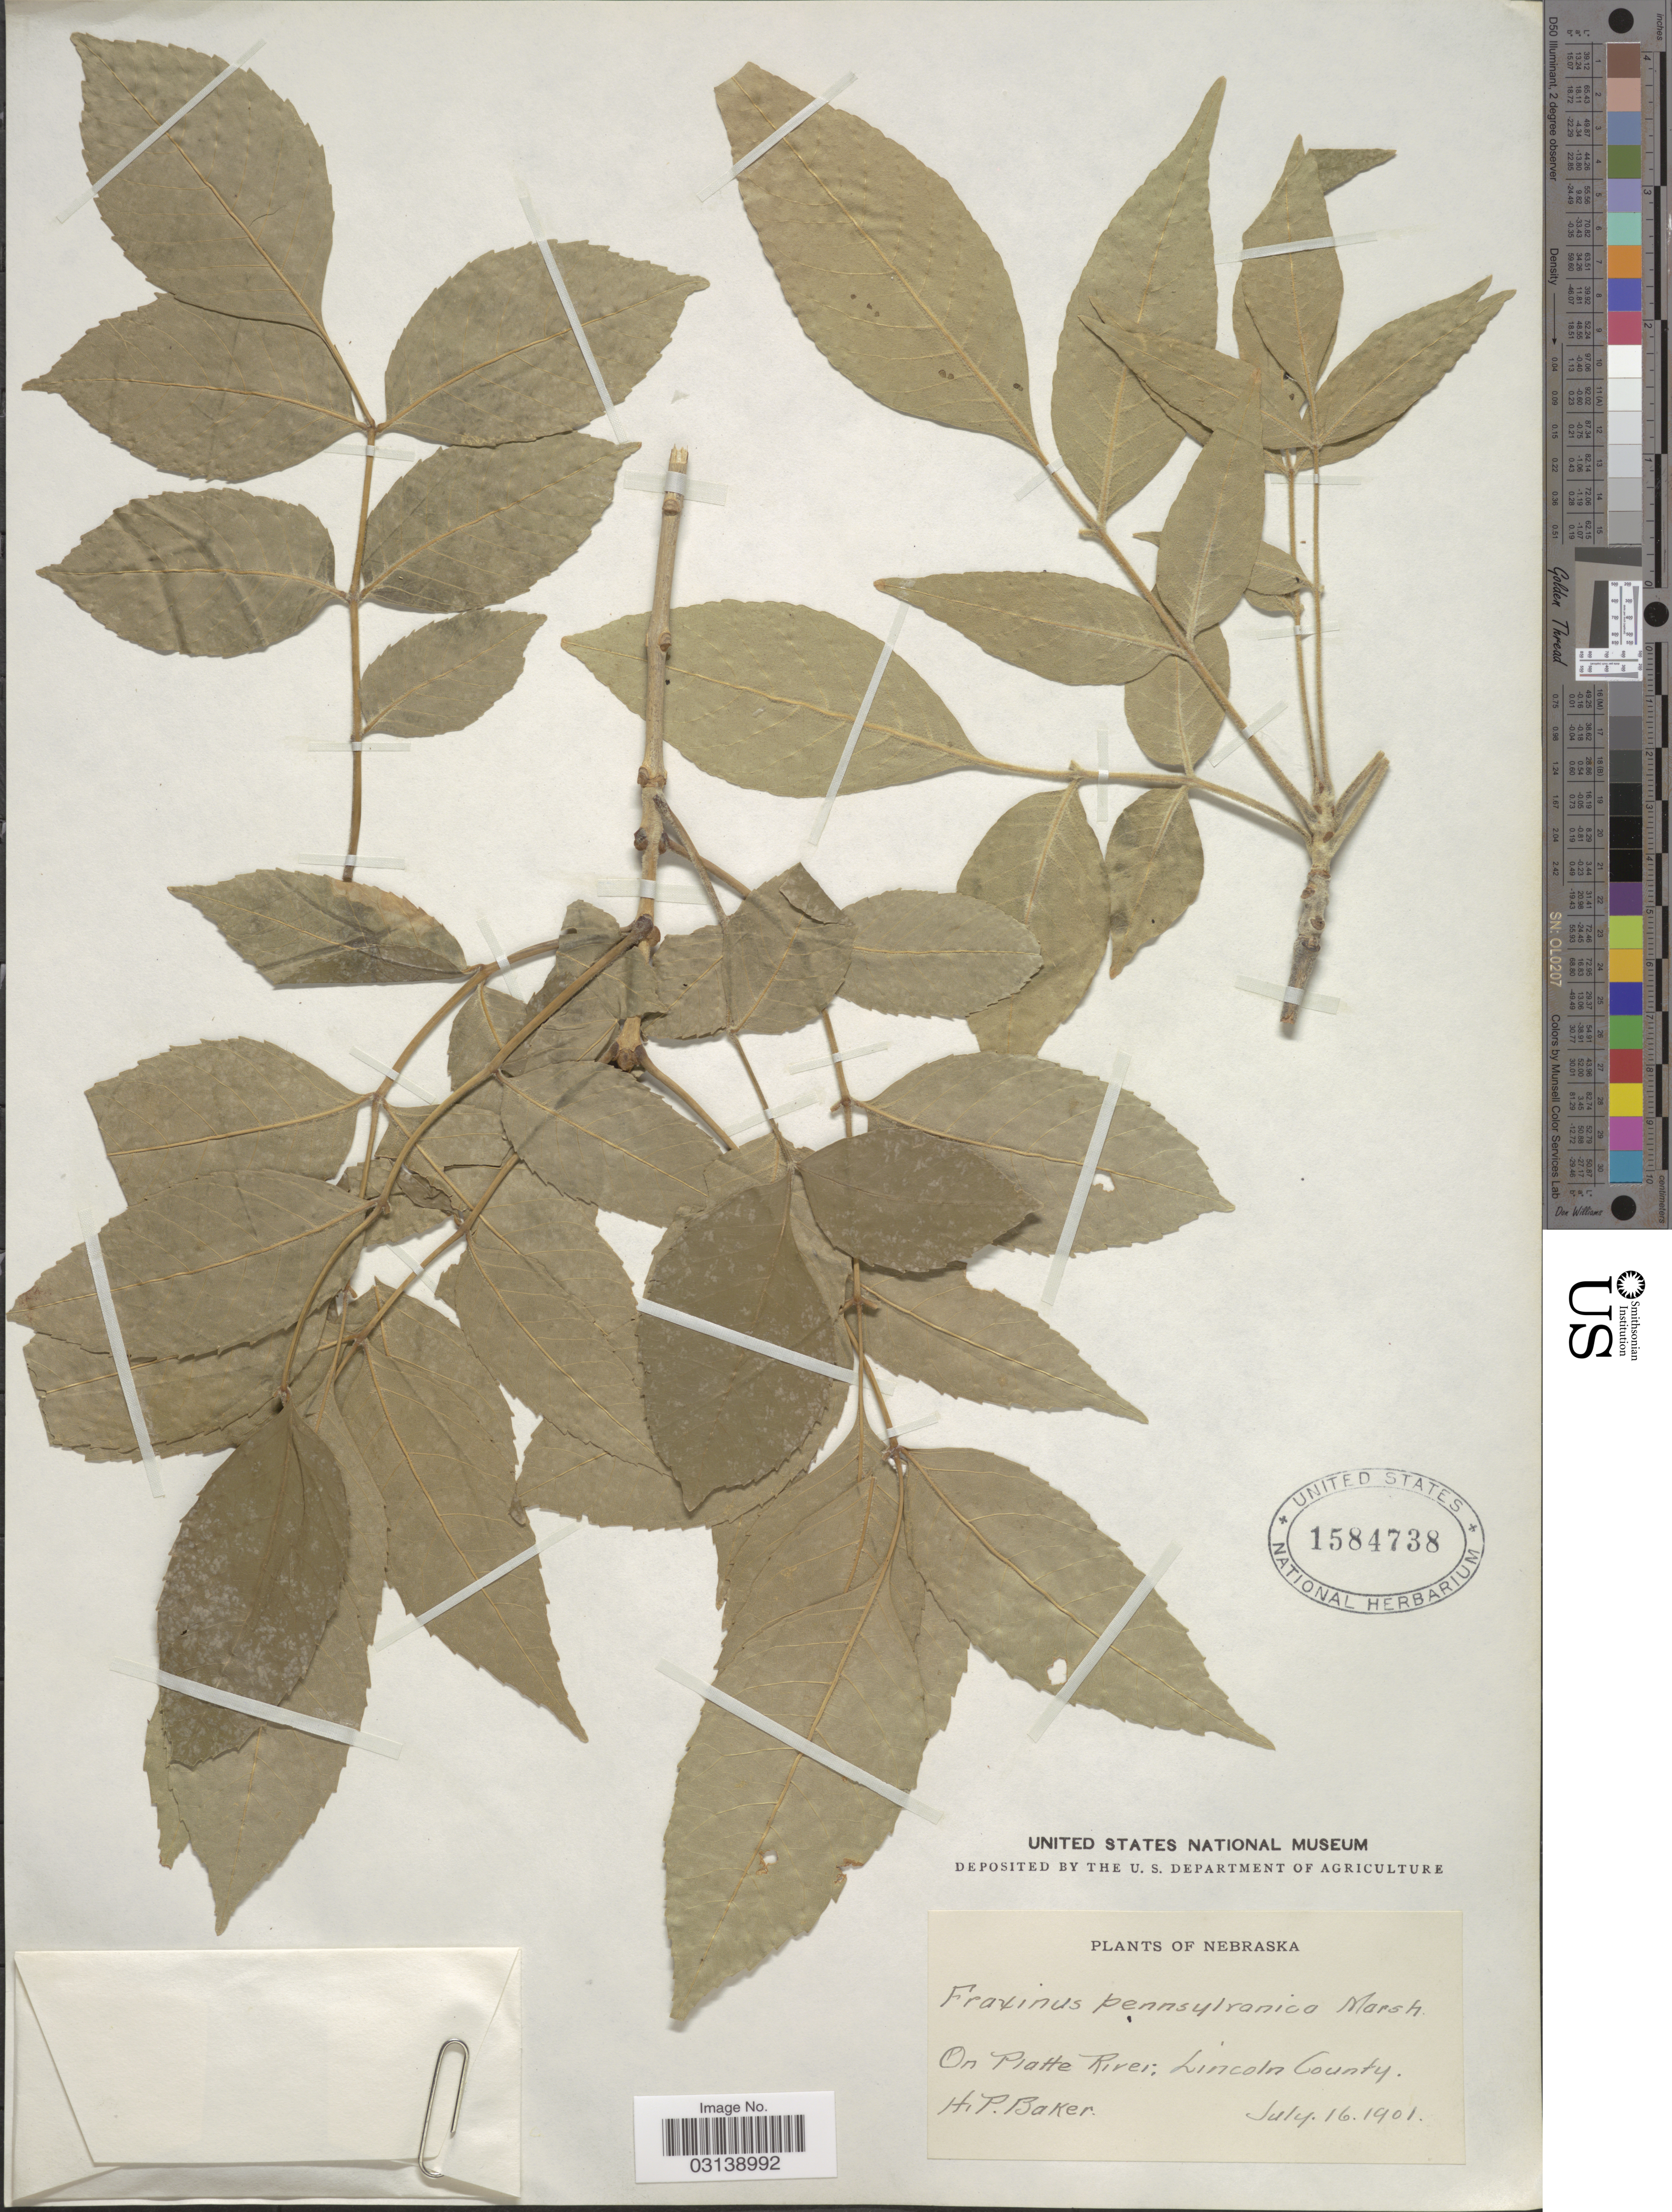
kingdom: Plantae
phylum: Tracheophyta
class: Magnoliopsida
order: Lamiales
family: Oleaceae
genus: Fraxinus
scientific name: Fraxinus pennsylvanica var. pubescens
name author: (Lam.) Lingelsh.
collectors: H. P. Baker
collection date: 1901-07-16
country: United States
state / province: Nebraska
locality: On Piatte River: Lincoln County.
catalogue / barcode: US 1584738